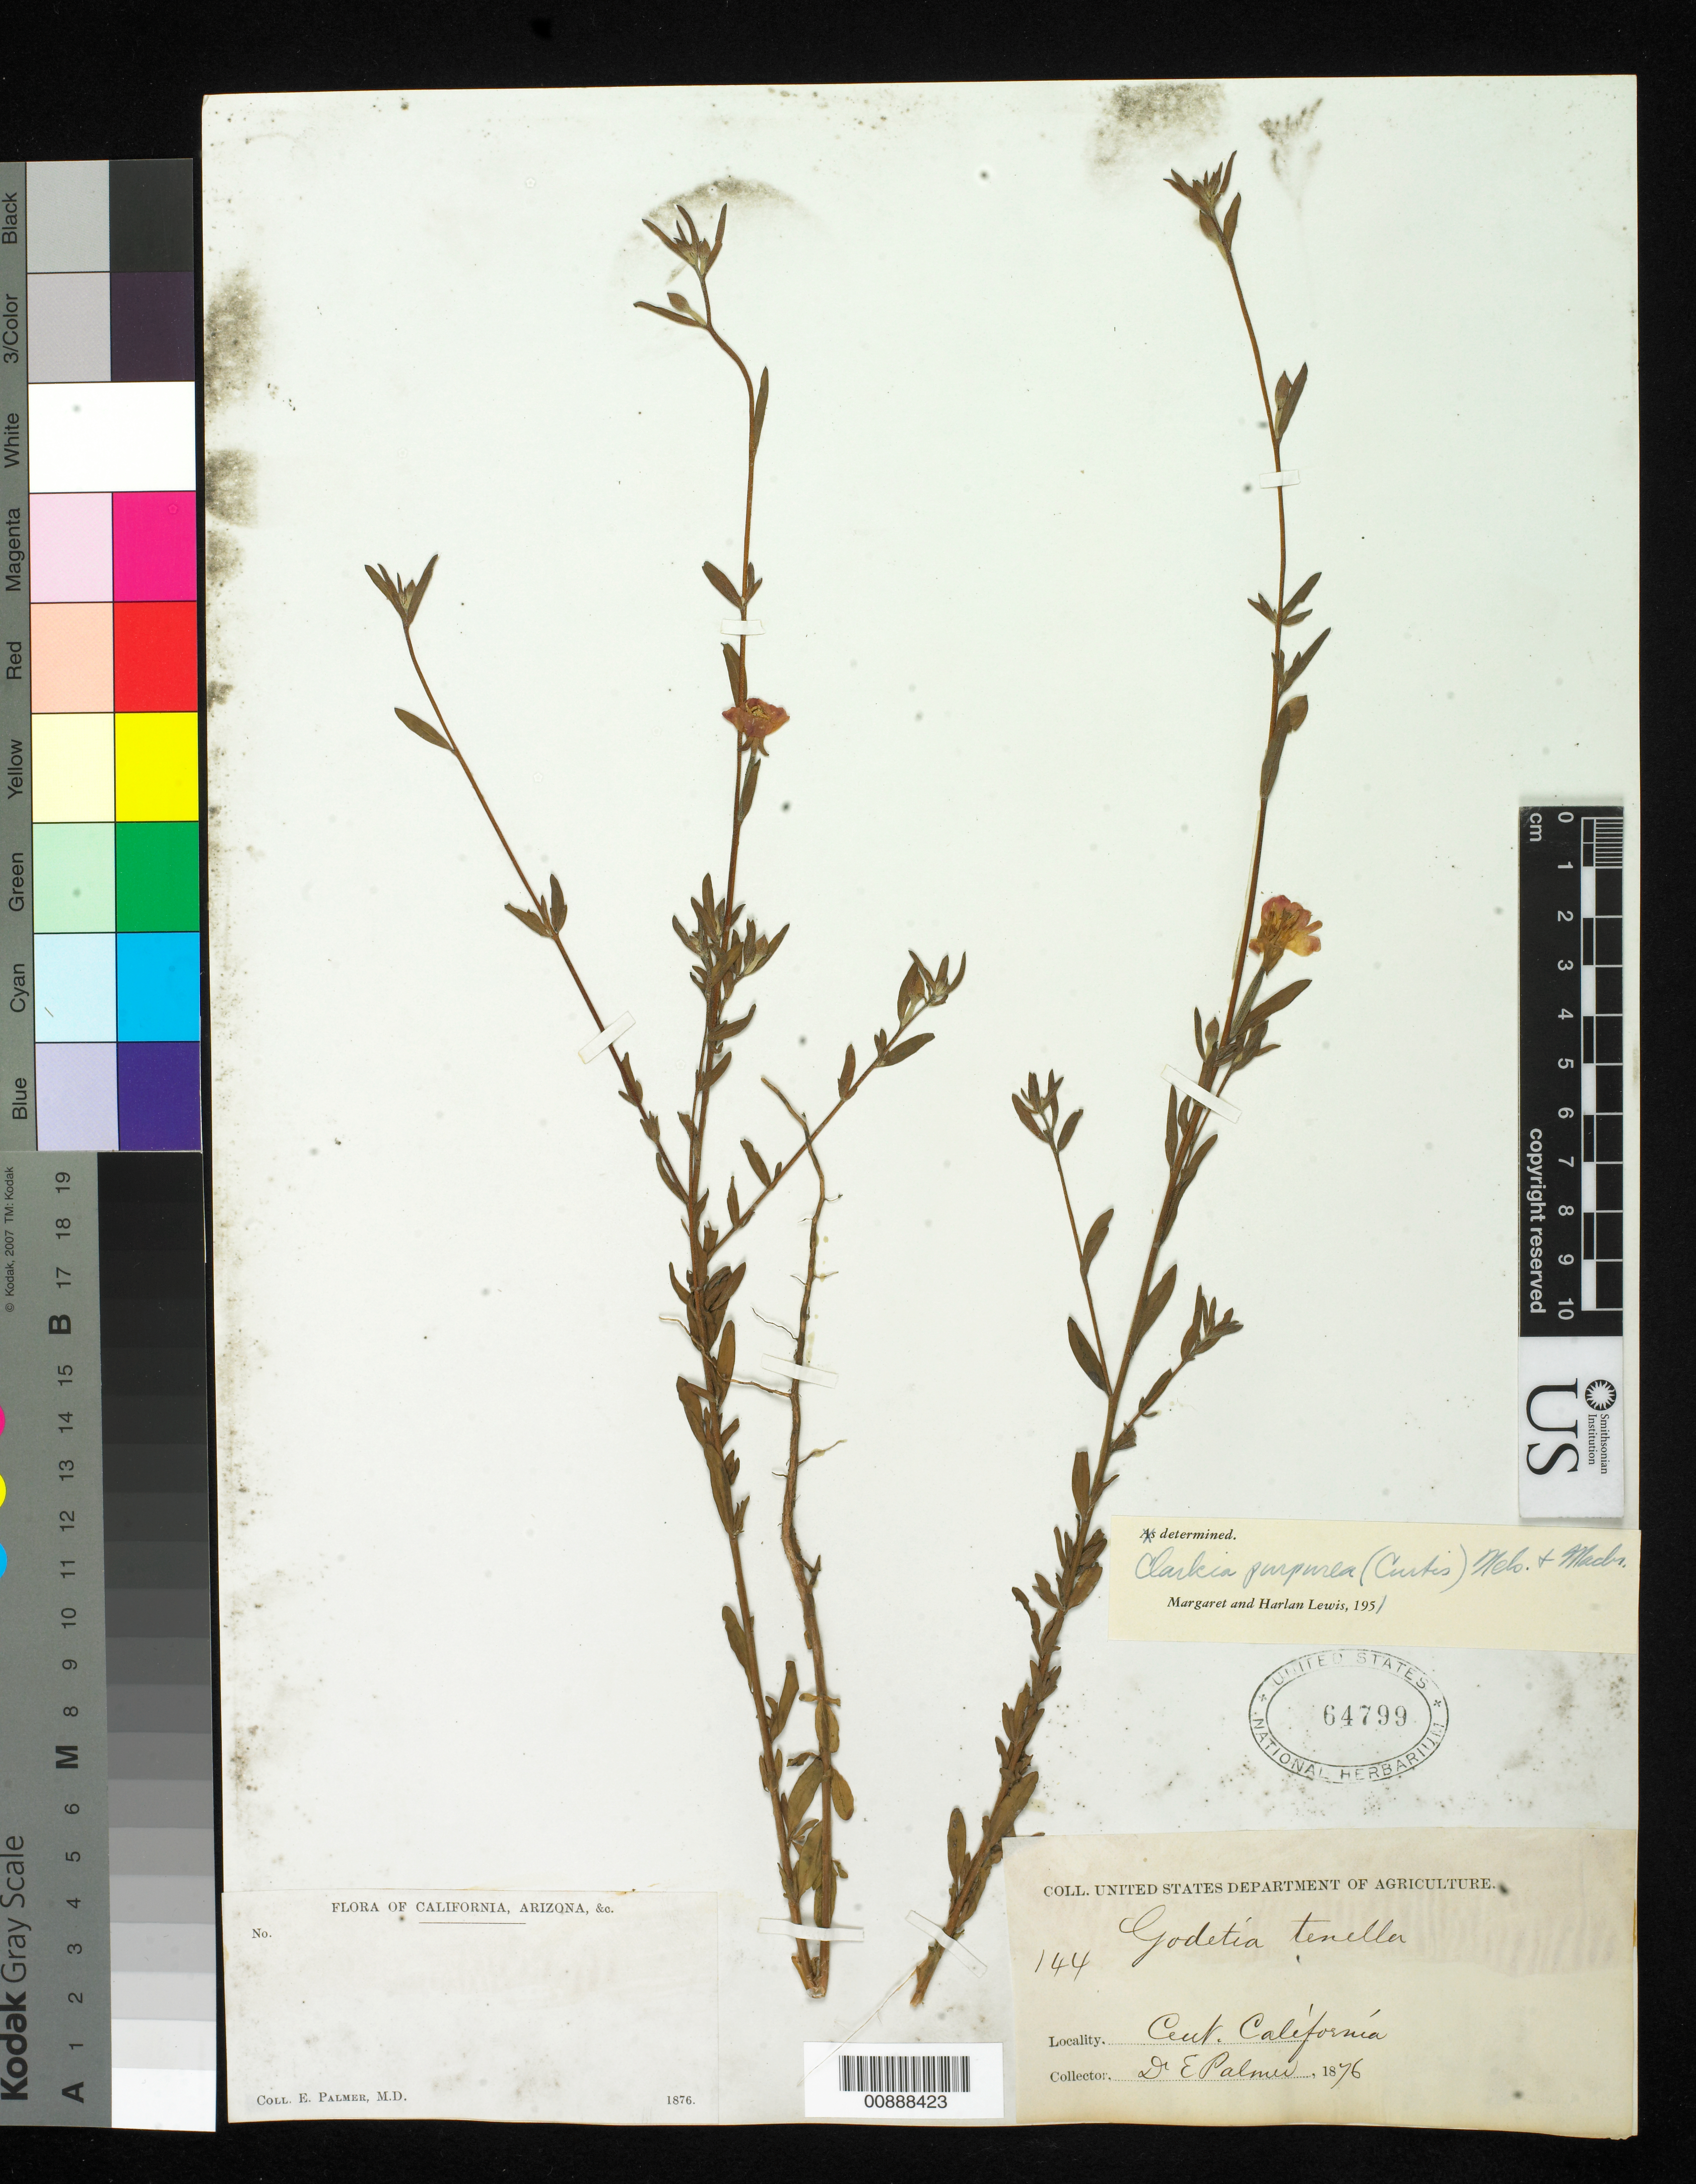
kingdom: Plantae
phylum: Tracheophyta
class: Magnoliopsida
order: Myrtales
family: Onagraceae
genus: Clarkia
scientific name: Clarkia purpurea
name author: (Curtis) A. Nelson & J.F. Macbr.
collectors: E. Palmer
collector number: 144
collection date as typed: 1876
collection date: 1876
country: United States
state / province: California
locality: Central California.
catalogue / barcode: US 64799